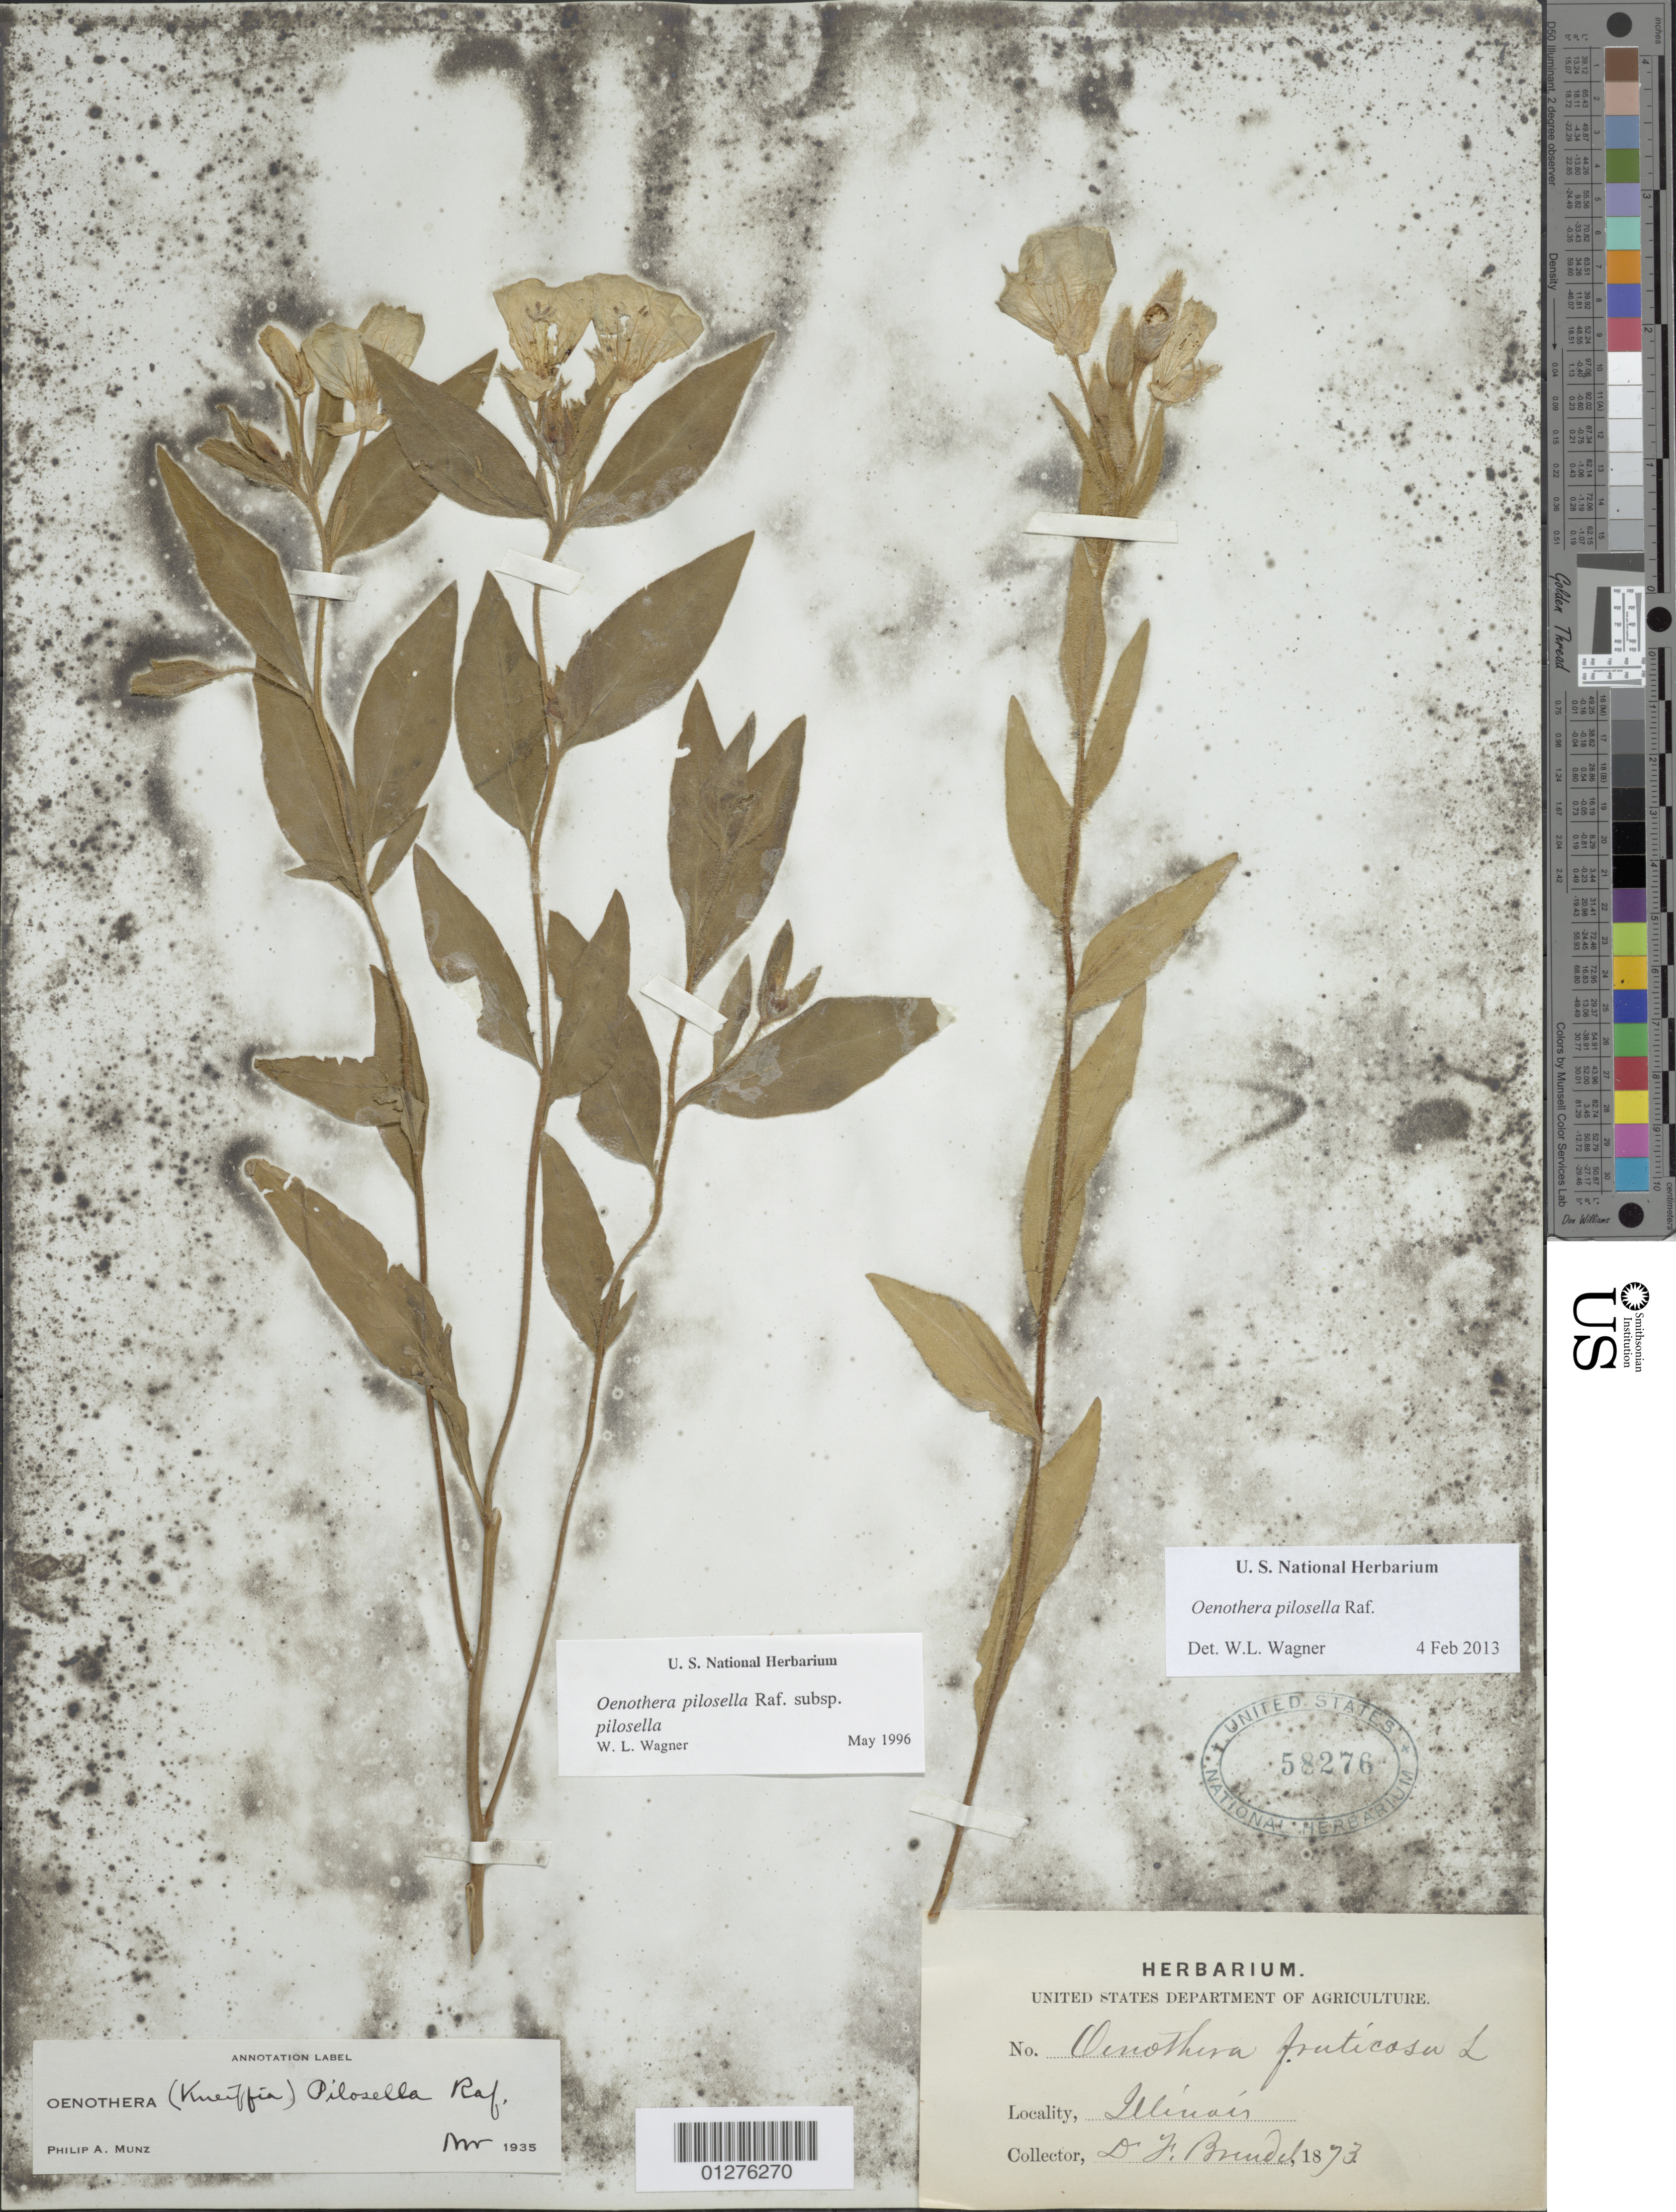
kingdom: Plantae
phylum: Tracheophyta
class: Magnoliopsida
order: Myrtales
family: Onagraceae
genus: Oenothera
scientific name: Oenothera pilosella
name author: Raf.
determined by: Wagner, W. L., (BOT), Smithsonian Institution - National Museum of Natural History (UNITED STATES)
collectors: F. Brendel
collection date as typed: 1873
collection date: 1873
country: United States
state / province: Illinois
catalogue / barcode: US 58276